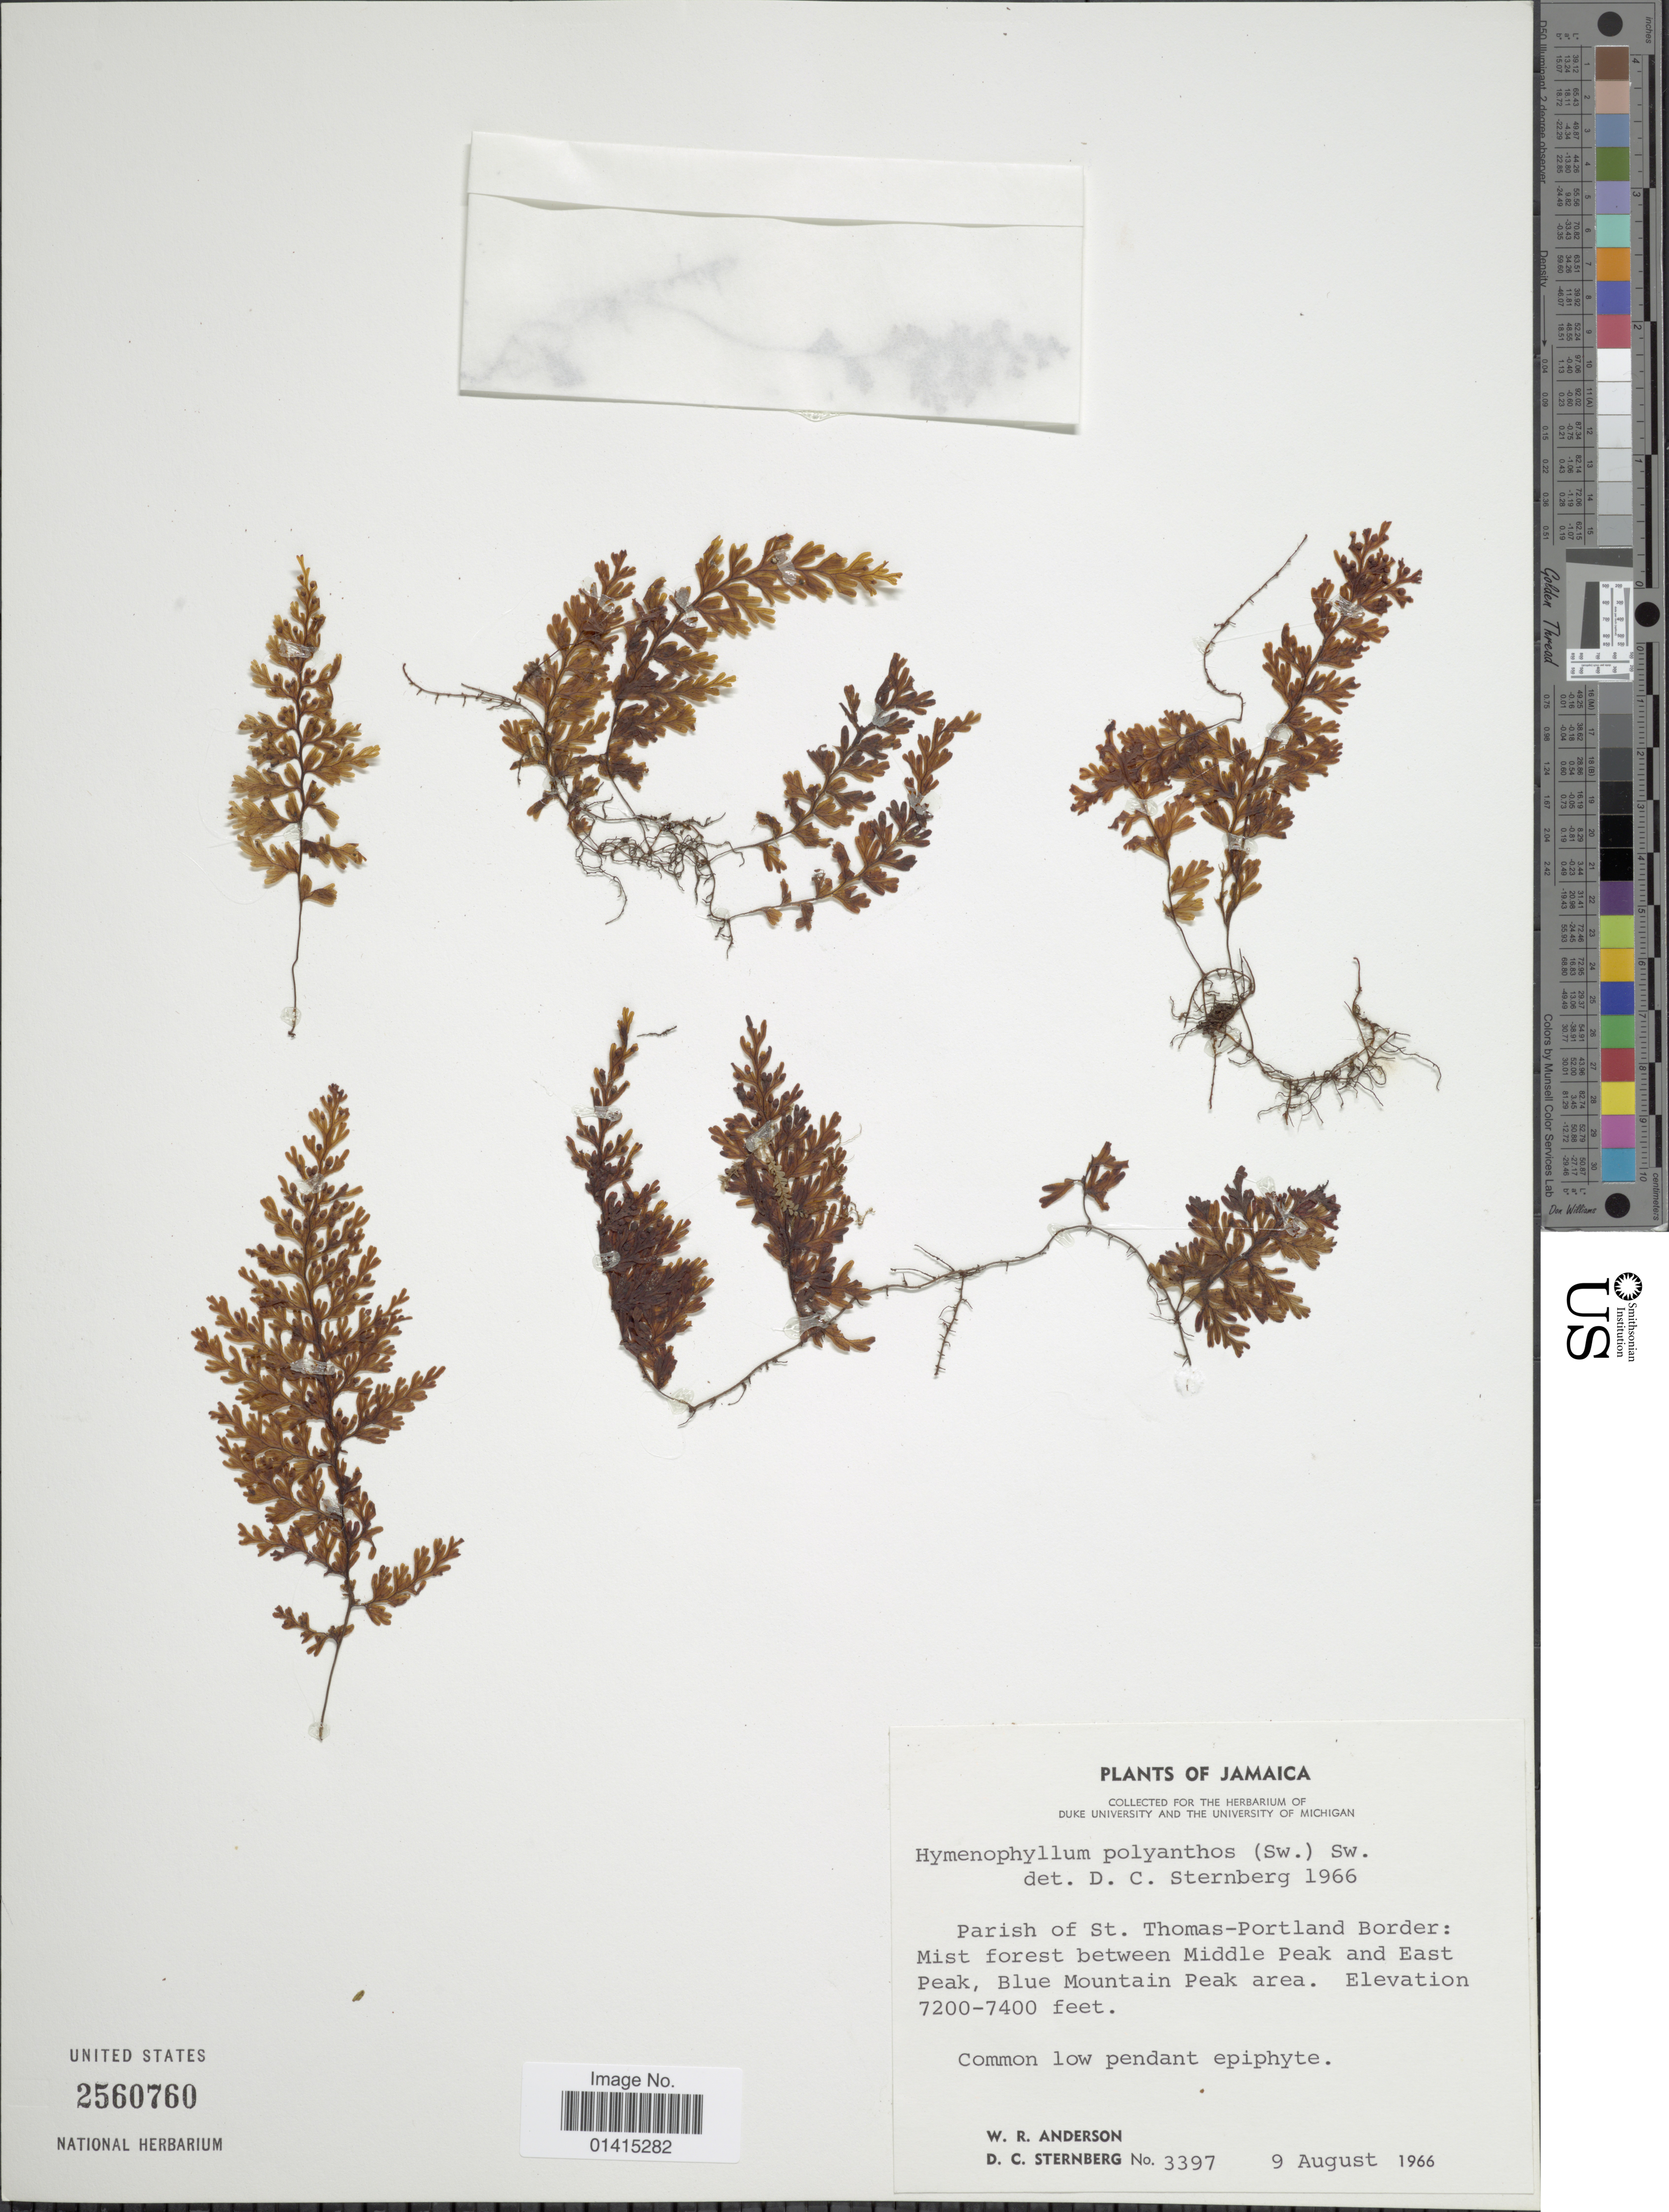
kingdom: Plantae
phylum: Tracheophyta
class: Polypodiopsida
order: Hymenophyllales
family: Hymenophyllaceae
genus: Hymenophyllum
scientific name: Hymenophyllum polyanthos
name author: (Sw.) Sw.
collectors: W. Anderson & D. Sternberg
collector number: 3397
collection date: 1966-08-09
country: Jamaica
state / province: Saint Thomas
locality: Parish of St. Thomas-Portland Border: mist forest between Middle Peak and East Peak, Blue Mountain Peak Area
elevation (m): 2195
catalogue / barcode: US 2560760